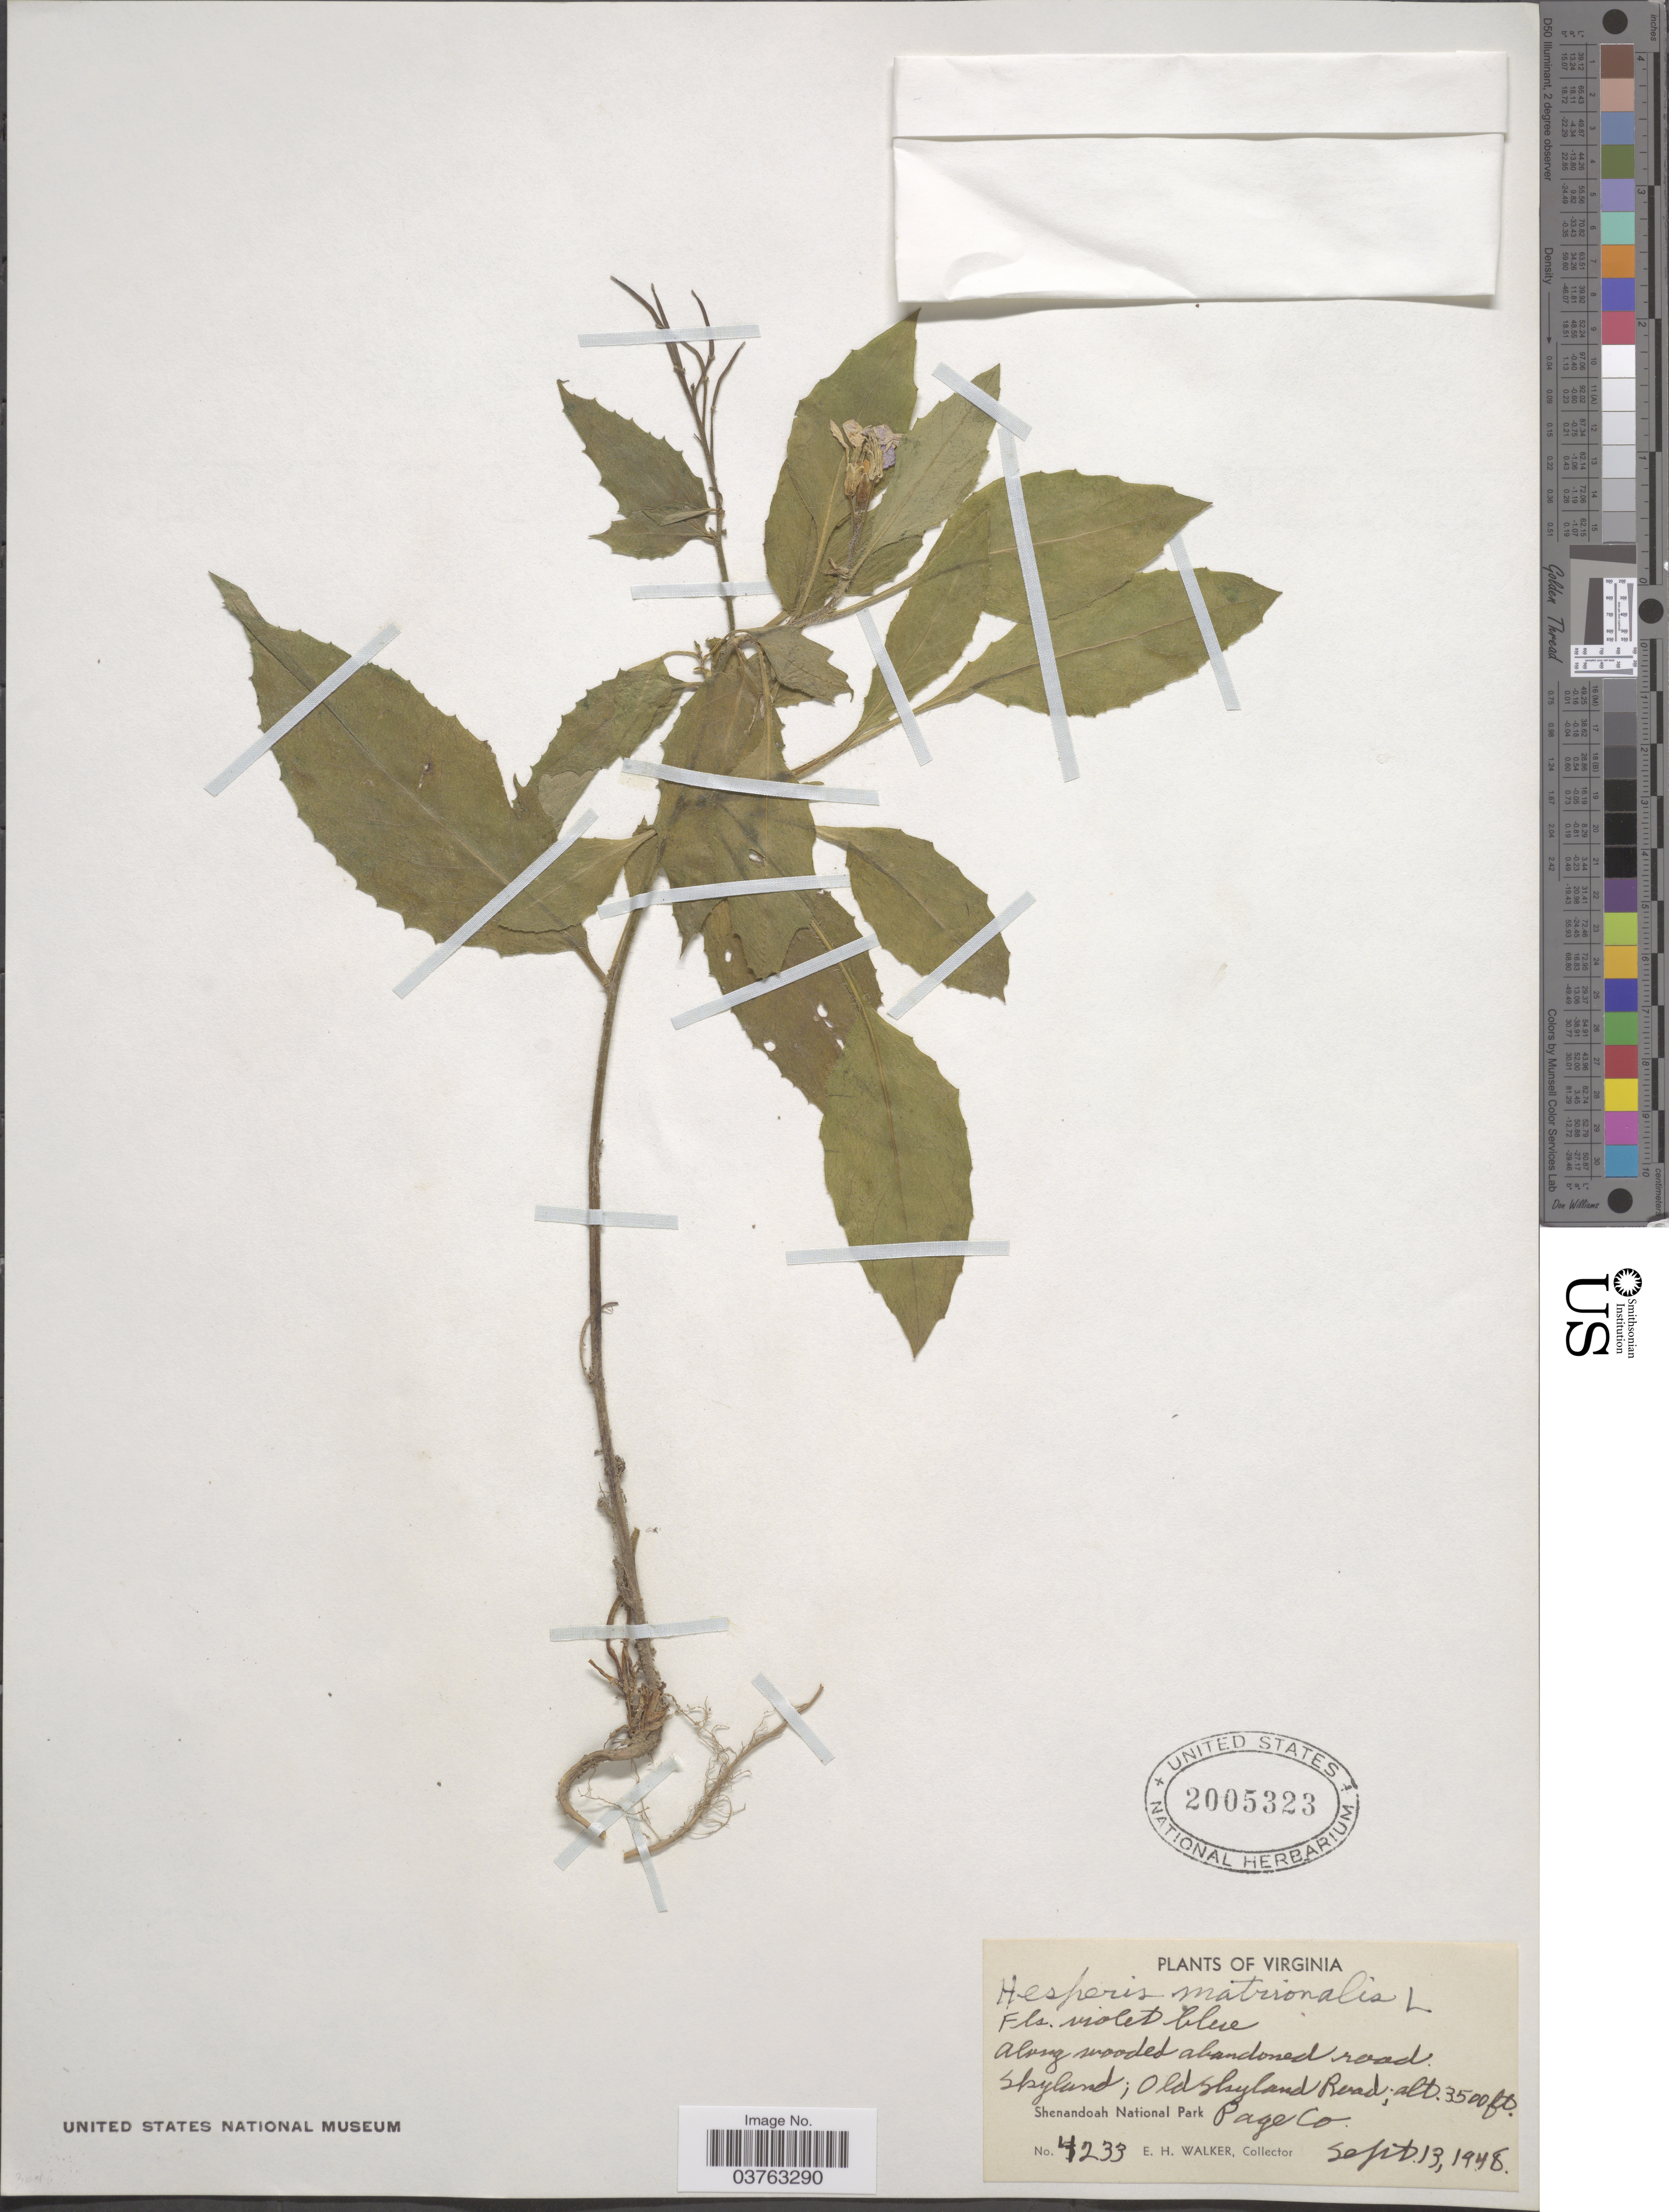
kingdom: Plantae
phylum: Tracheophyta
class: Magnoliopsida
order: Brassicales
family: Brassicaceae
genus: Hesperis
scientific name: Hesperis matronalis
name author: L.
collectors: E. H. Walker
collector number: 4233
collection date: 1948-09-13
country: United States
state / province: Virginia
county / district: Page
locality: Along wooded abandoned road. Skyland; Old Skyland Road. Shenandoah National Park, Page Co.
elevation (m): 1067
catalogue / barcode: US 2005323